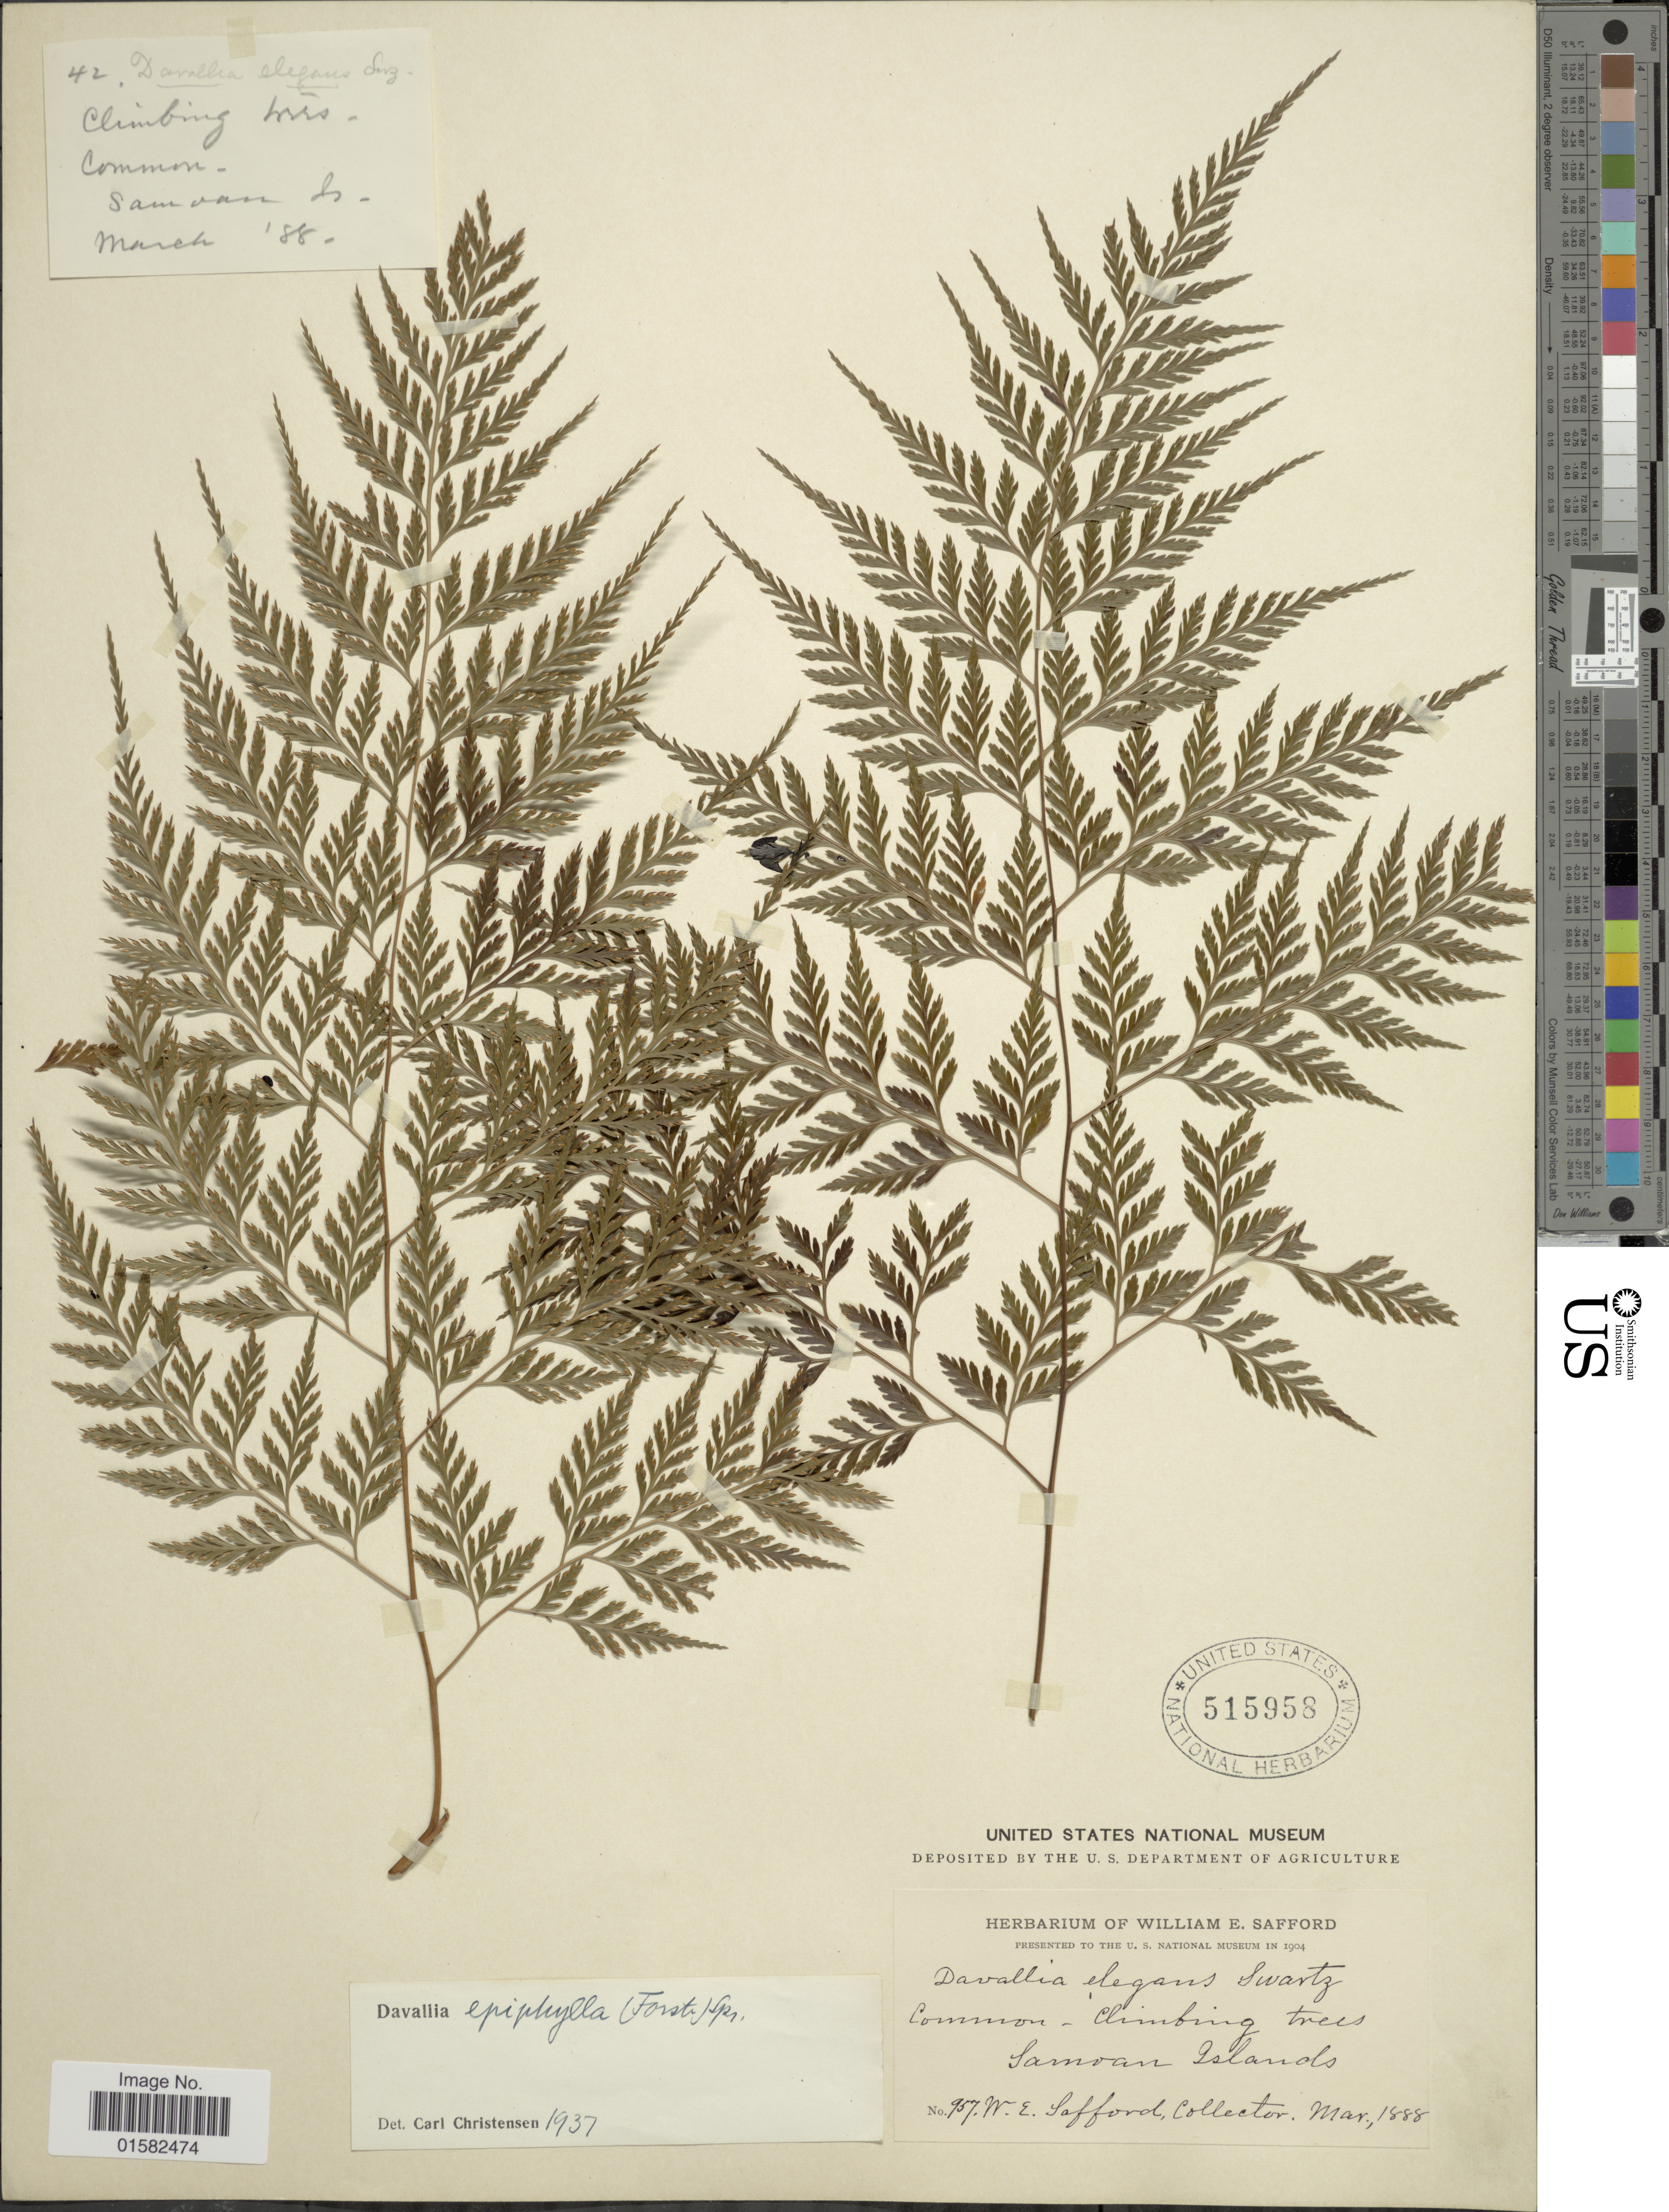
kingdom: Plantae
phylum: Tracheophyta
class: Polypodiopsida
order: Polypodiales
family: Davalliaceae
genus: Wibelia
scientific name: Wibelia denticulata var. elata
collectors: W. E. Safford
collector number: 957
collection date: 1888-03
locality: Samoan islands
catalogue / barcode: US 515958